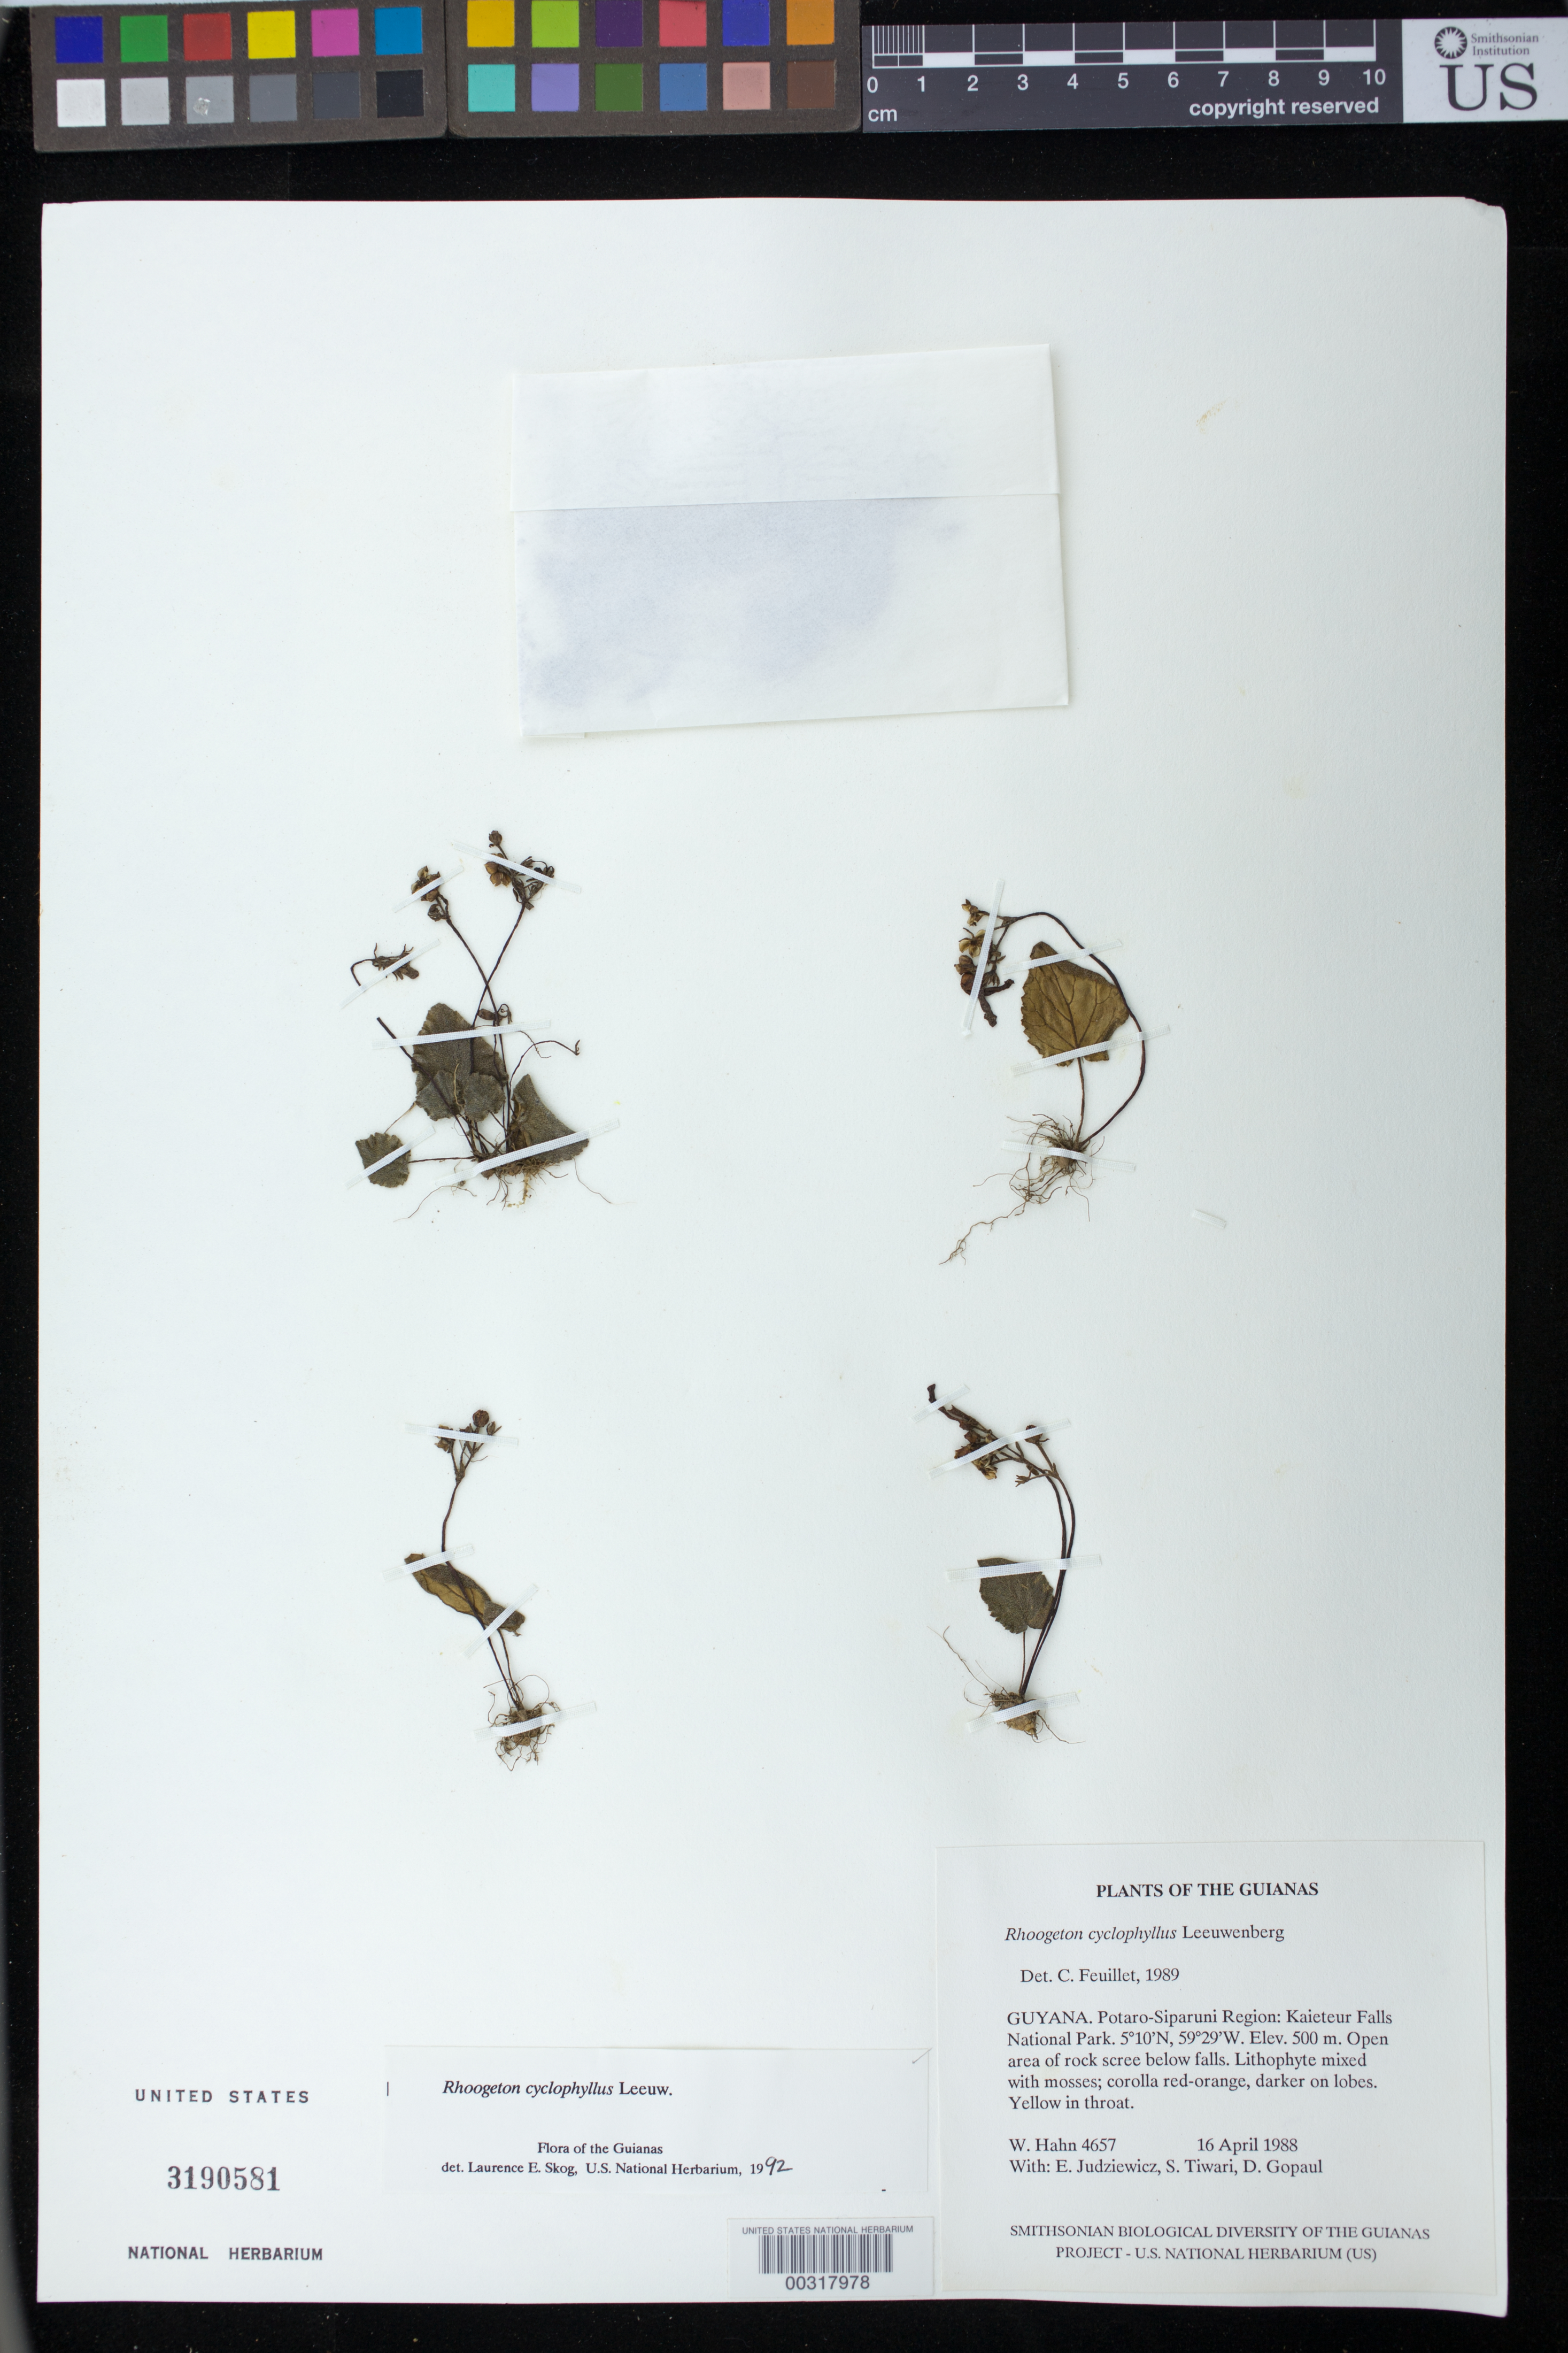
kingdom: Plantae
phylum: Tracheophyta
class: Magnoliopsida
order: Lamiales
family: Gesneriaceae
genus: Rhoogeton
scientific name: Rhoogeton cyclophyllus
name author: Leeuwenb.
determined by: Skog, Laurence E.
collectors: W. J. Hahn, E. J. Judziewicz, S. Tiwari & D. Gopaul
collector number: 4657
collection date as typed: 16 Apr 1988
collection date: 1988-04-16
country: Guyana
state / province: Potaro-Siparuni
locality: Kaieteur Falls National Park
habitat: Open area of rock scree below falls, growing mixed with mosses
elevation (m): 500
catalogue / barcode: US 3190581